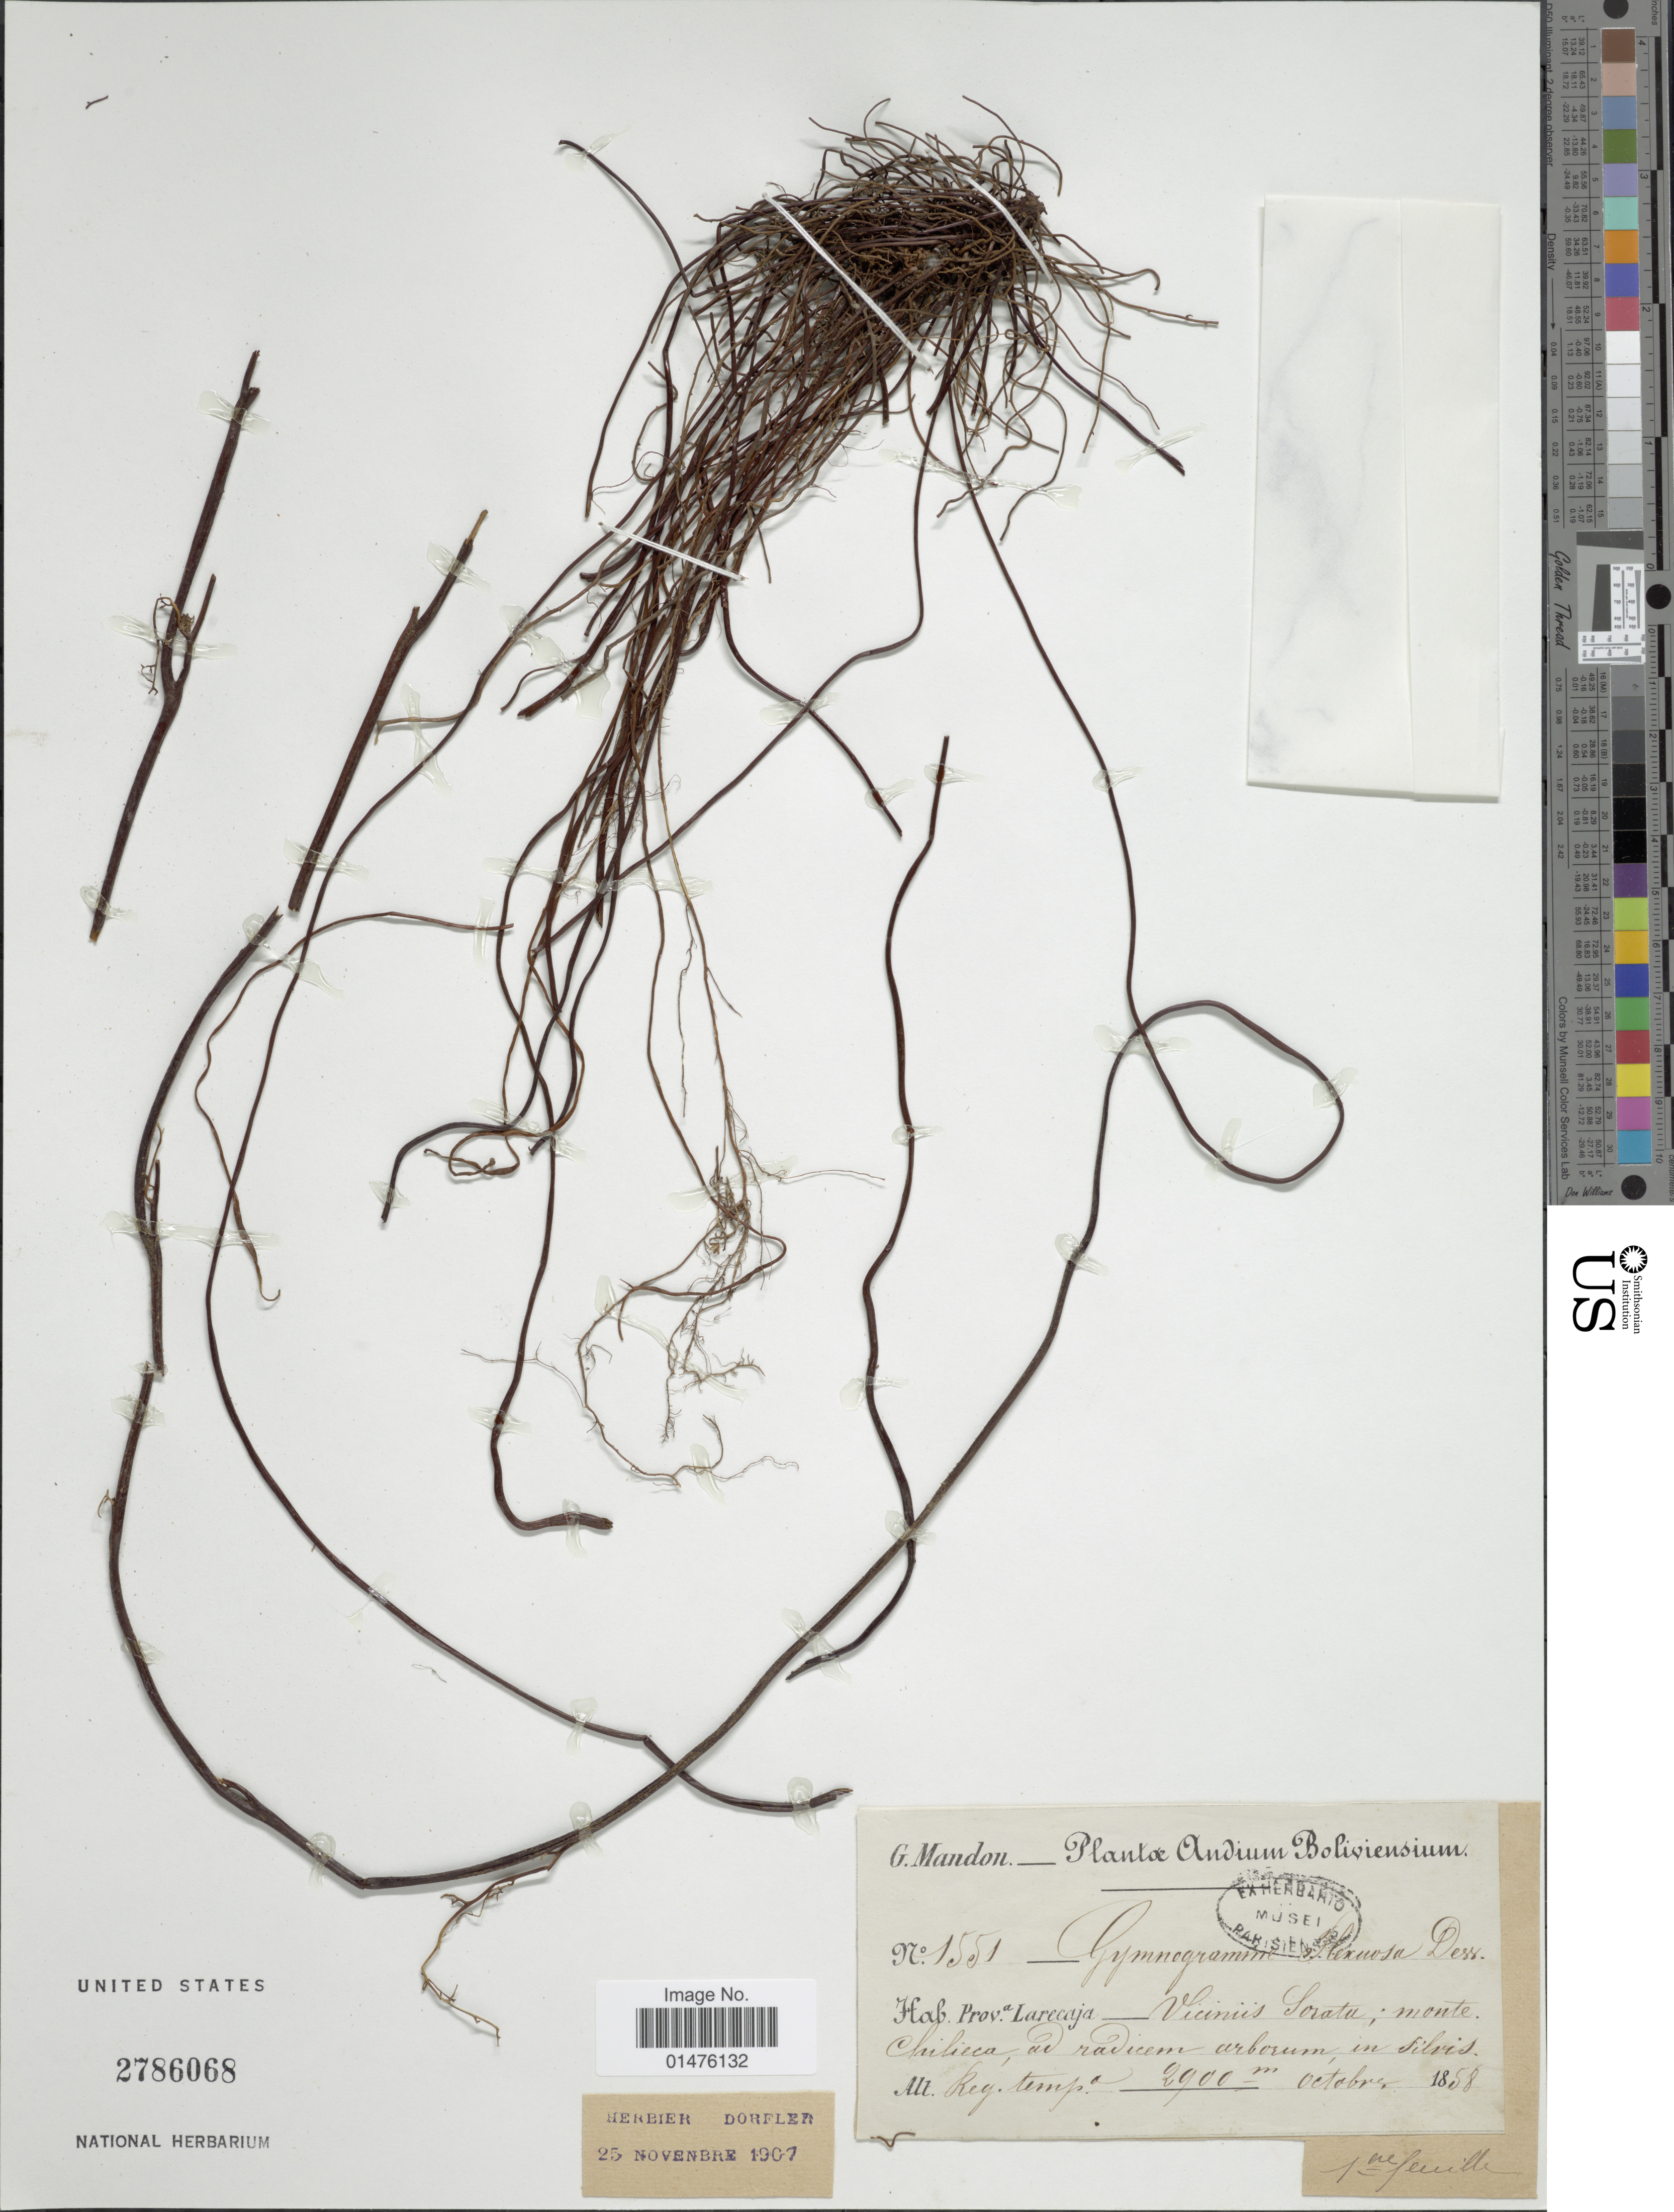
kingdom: Plantae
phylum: Tracheophyta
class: Polypodiopsida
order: Polypodiales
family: Pteridaceae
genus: Jamesonia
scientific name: Jamesonia flexuosa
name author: (Humb. & Bonpl.) Christenh.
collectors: G. Mandon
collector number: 1551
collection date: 1858-10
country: Bolivia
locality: Prov. Larecaja - Vicinis Sorata'monte Chilica, ad radicem arborum, in silvis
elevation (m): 2900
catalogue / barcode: US 2786068